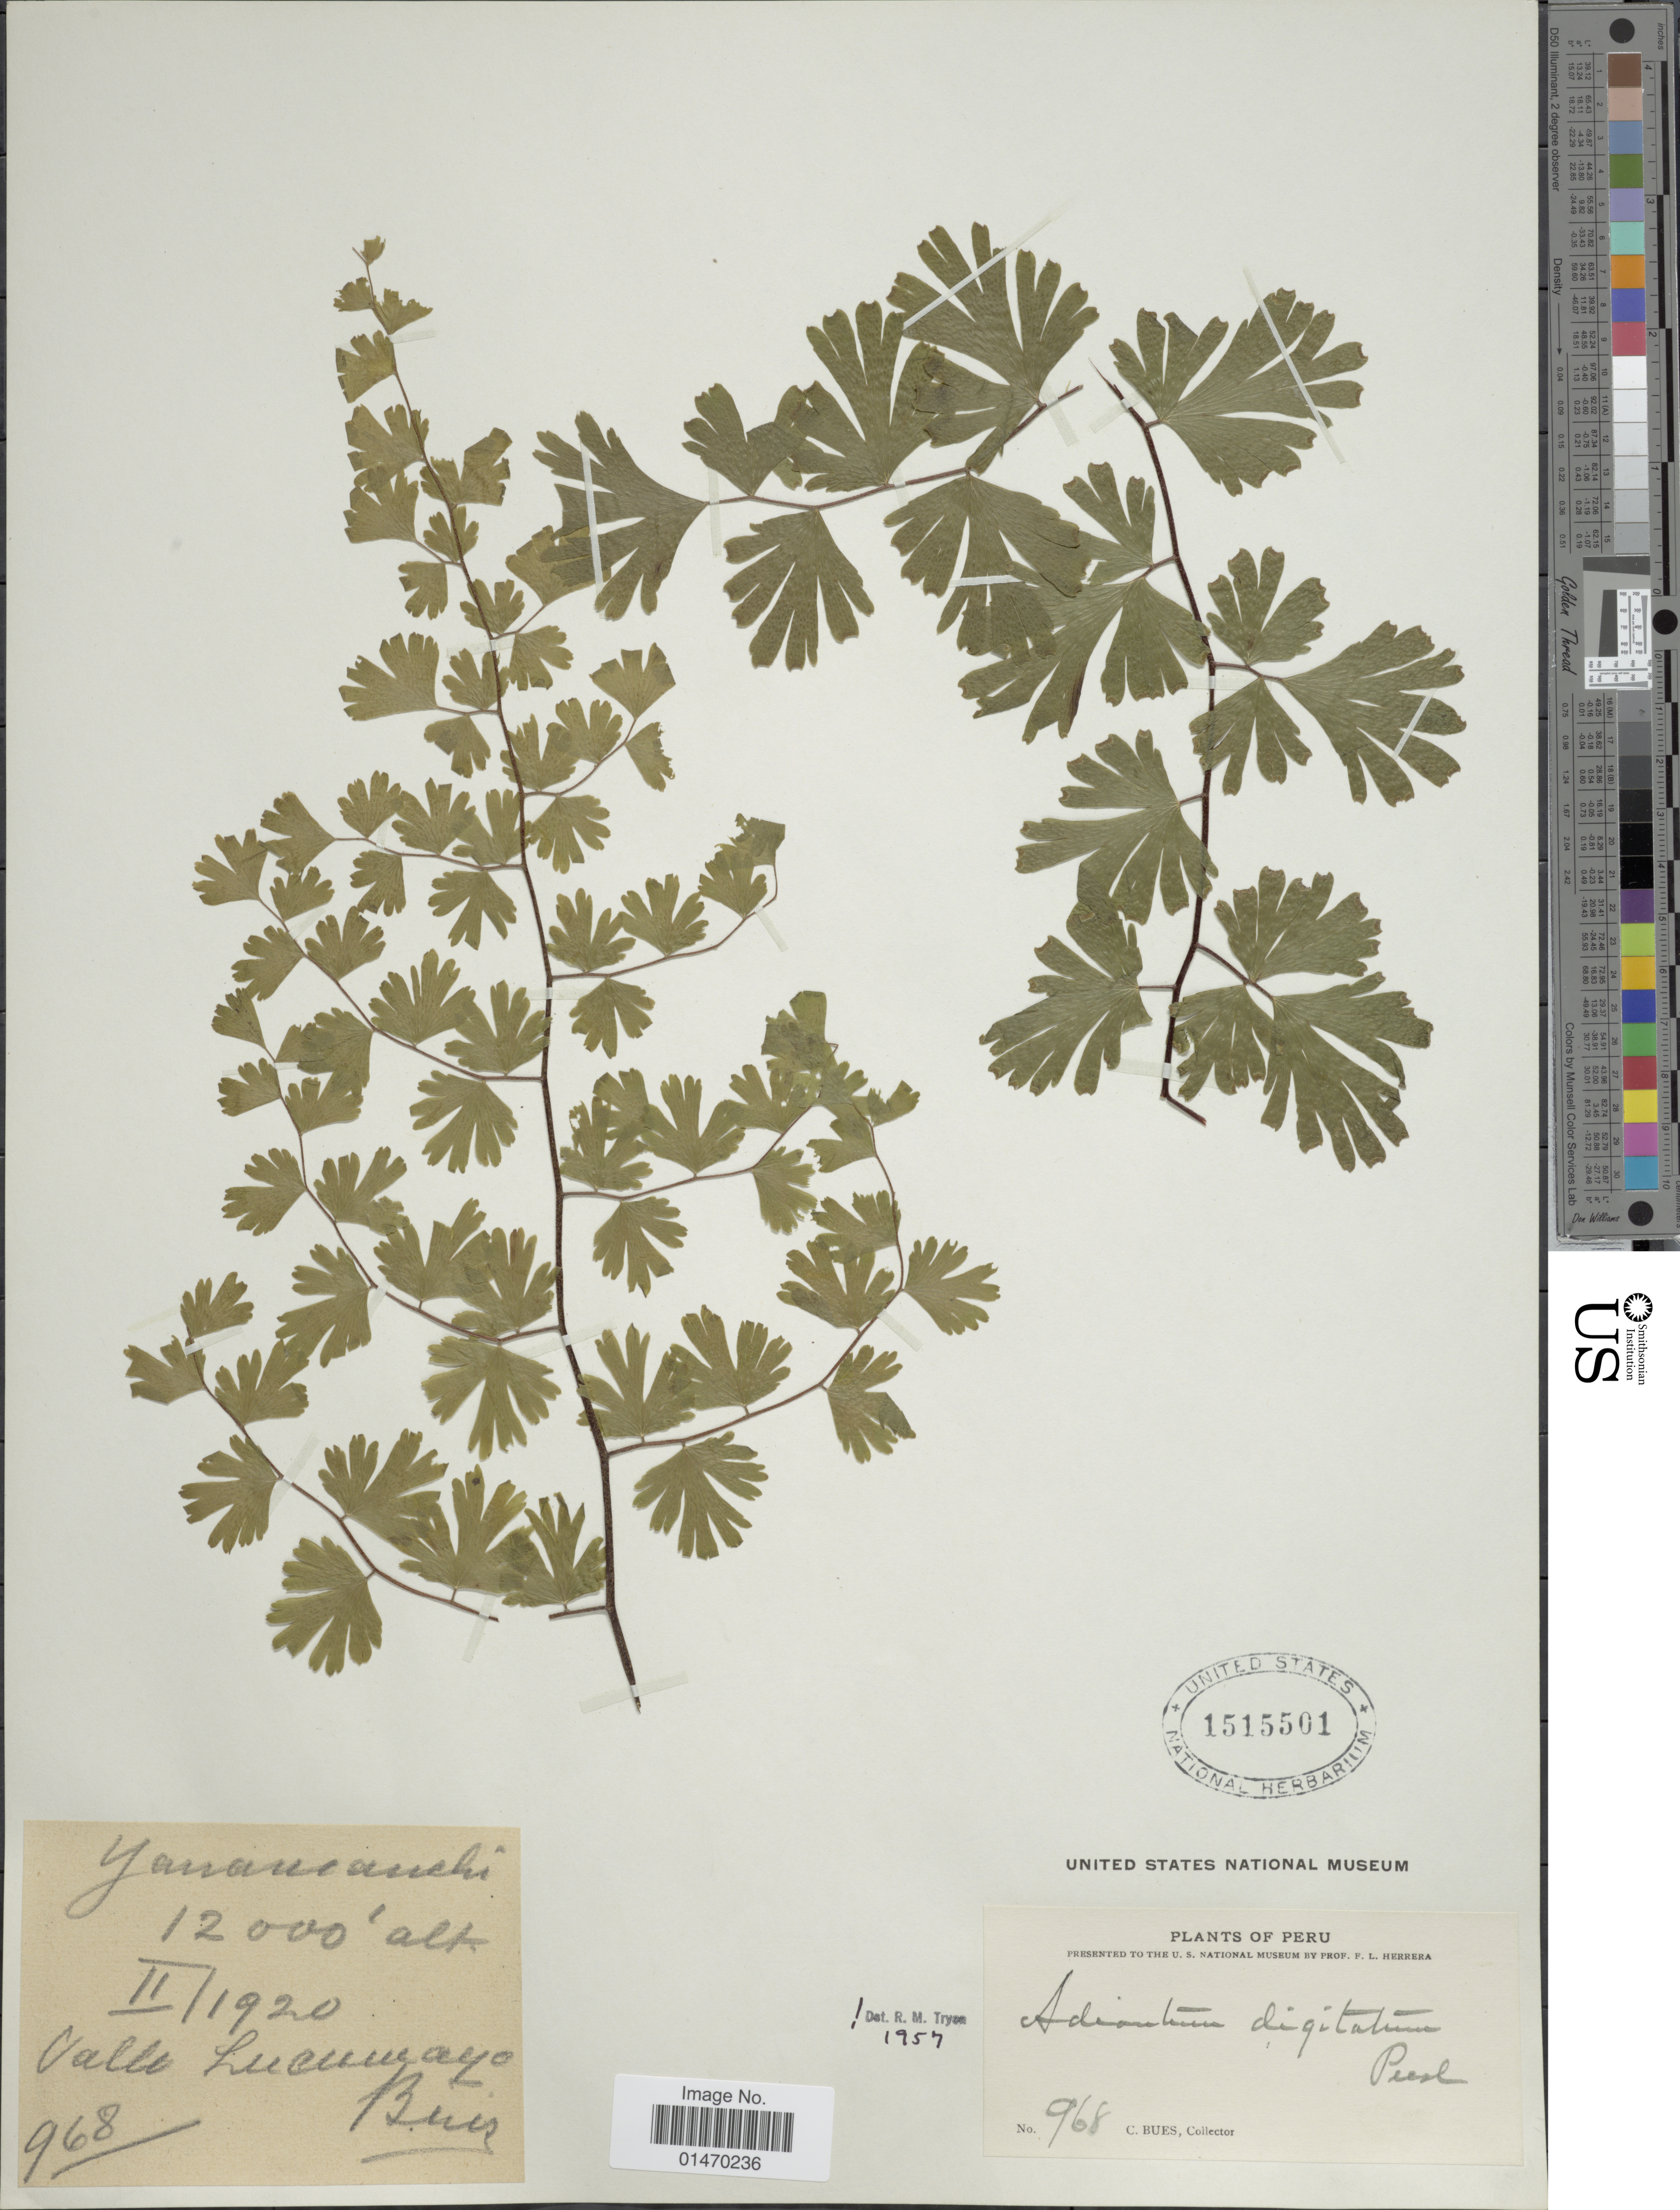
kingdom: Plantae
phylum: Tracheophyta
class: Polypodiopsida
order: Polypodiales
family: Pteridaceae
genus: Adiantum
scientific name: Adiantum digitatum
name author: Hook.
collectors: C. Bues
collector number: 968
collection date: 1920-02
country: Peru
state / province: Cusco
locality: Yanamanchi, Valle Lucumayo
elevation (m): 3658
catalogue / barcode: US 1515501